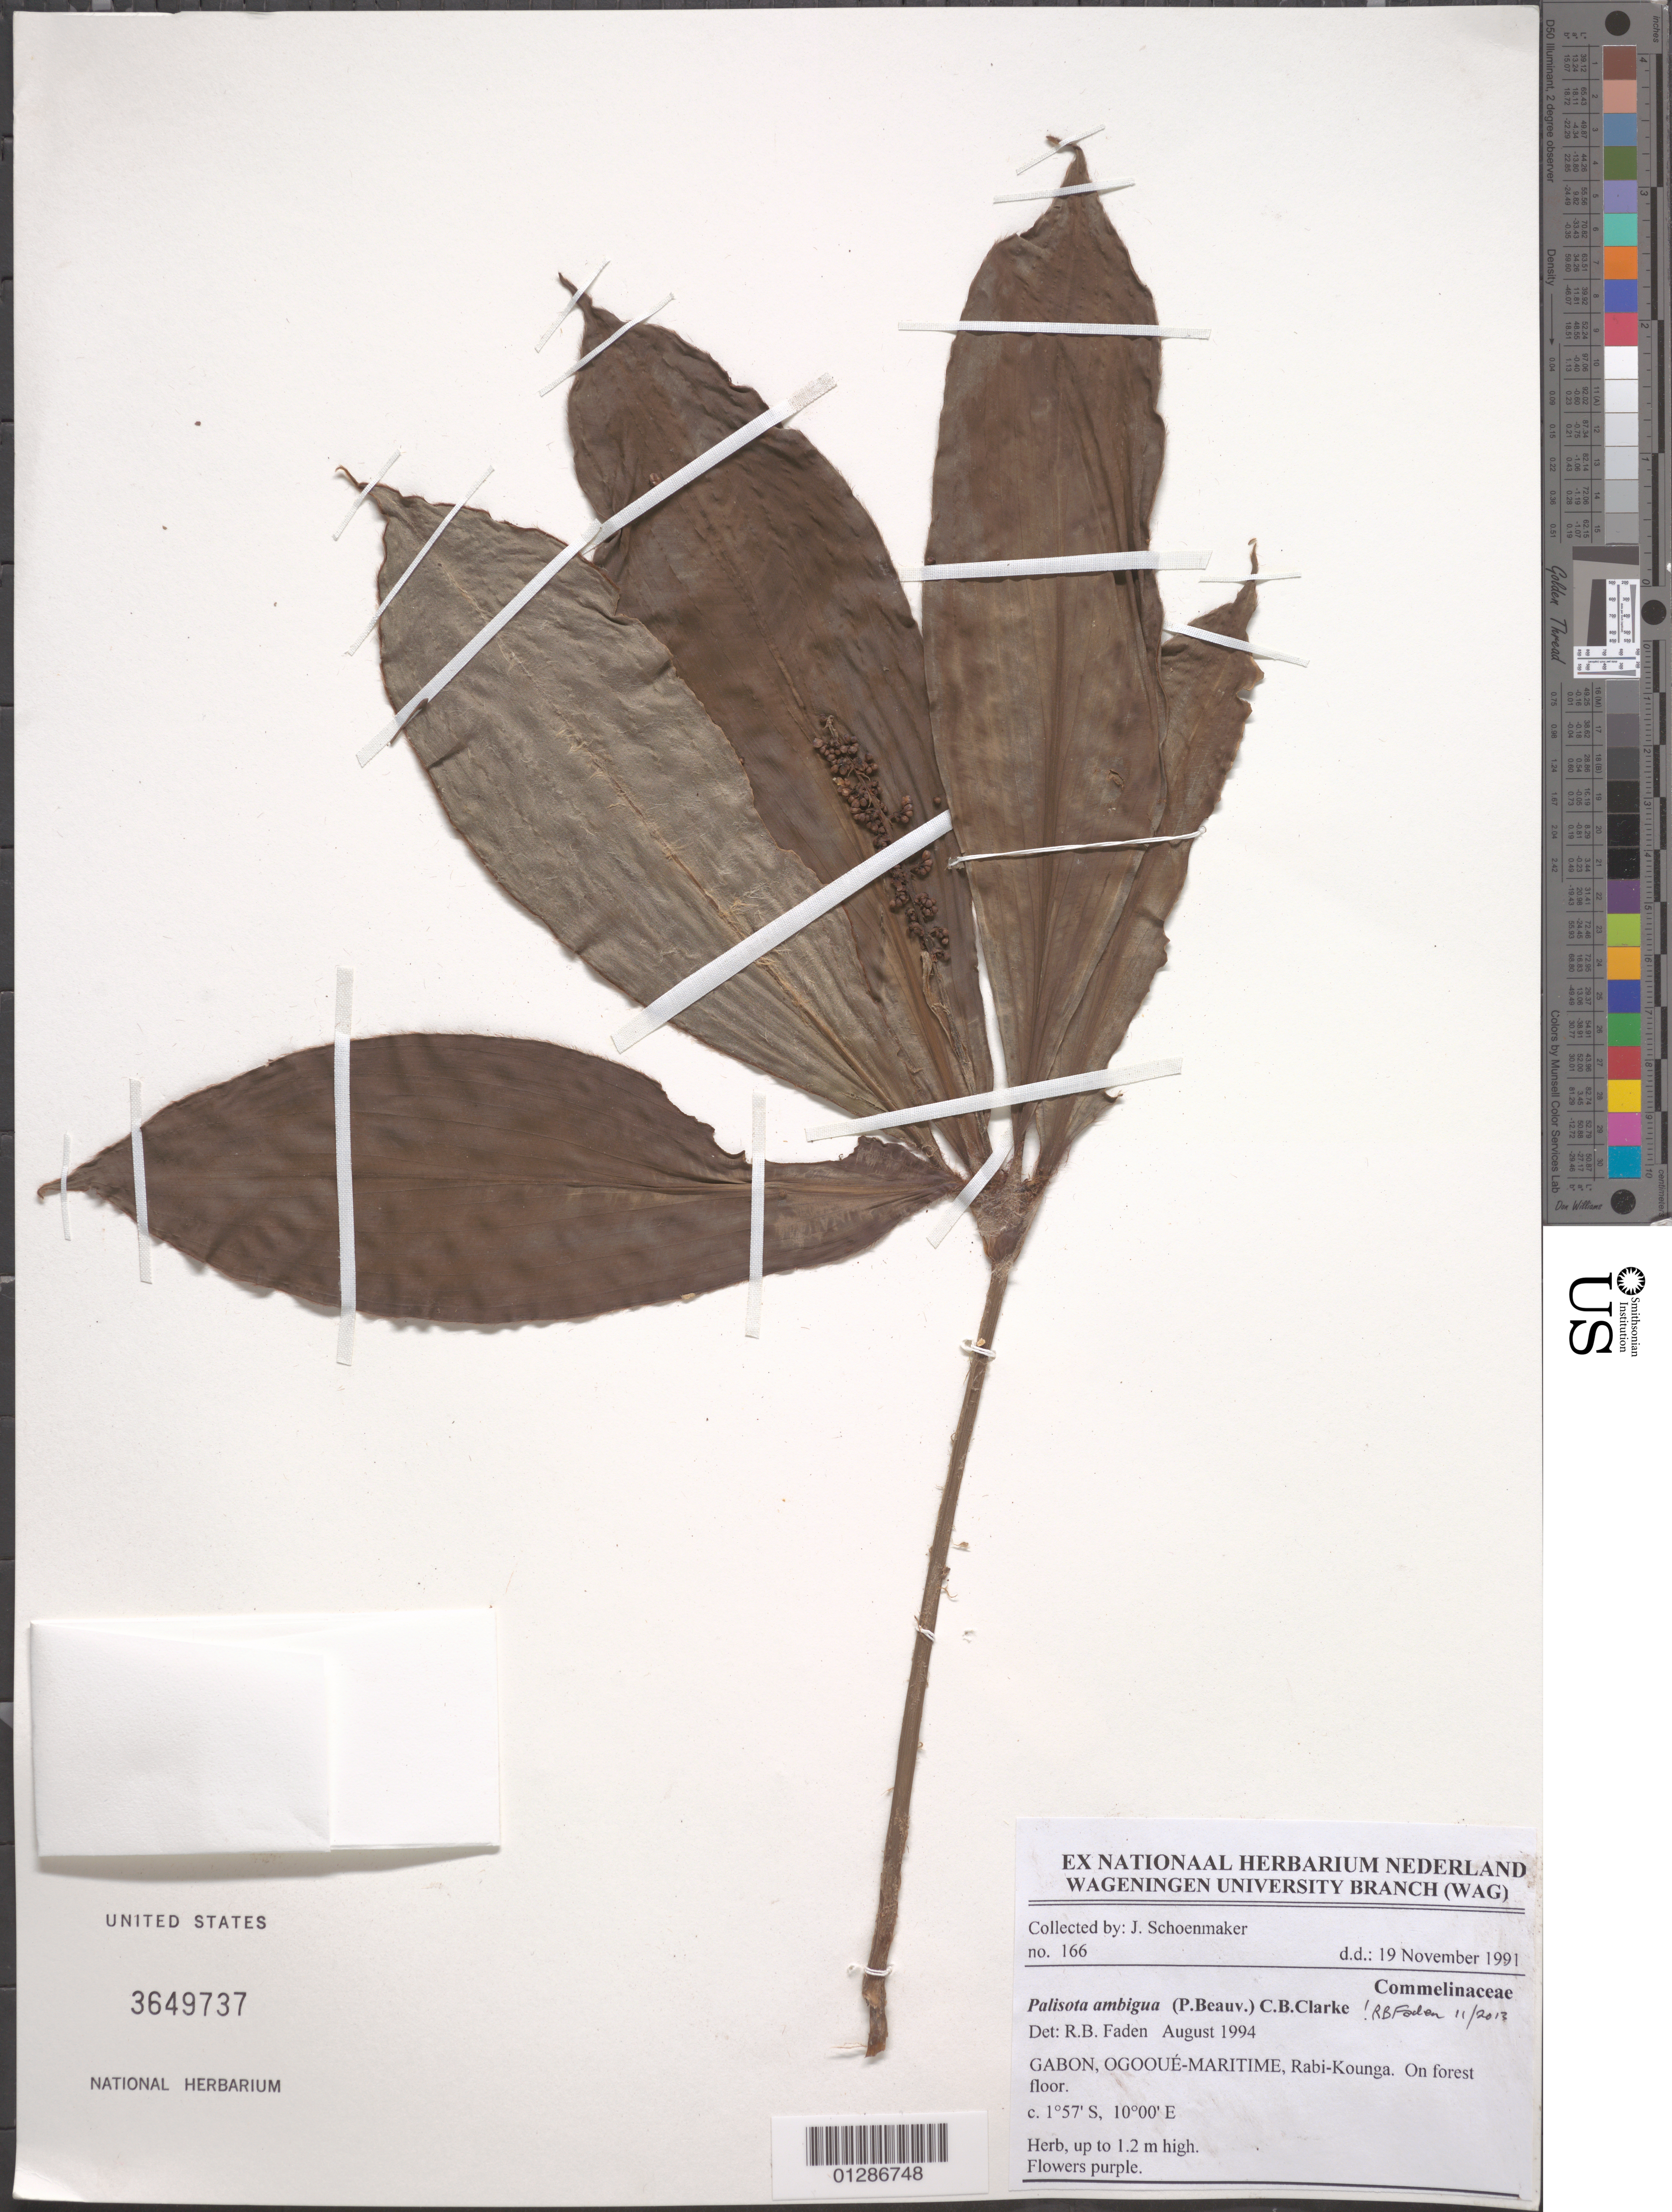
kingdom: Plantae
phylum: Tracheophyta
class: Liliopsida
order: Commelinales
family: Commelinaceae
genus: Palisota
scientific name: Palisota ambigua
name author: (P. Beauv.) C.B. Clarke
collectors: J. Schoenmaker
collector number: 166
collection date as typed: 19 Nov 1991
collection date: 1991-11-19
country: Gabon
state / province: Ogooué-Maritime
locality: Rabi-Kounga.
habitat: Herb.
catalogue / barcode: US 3649737